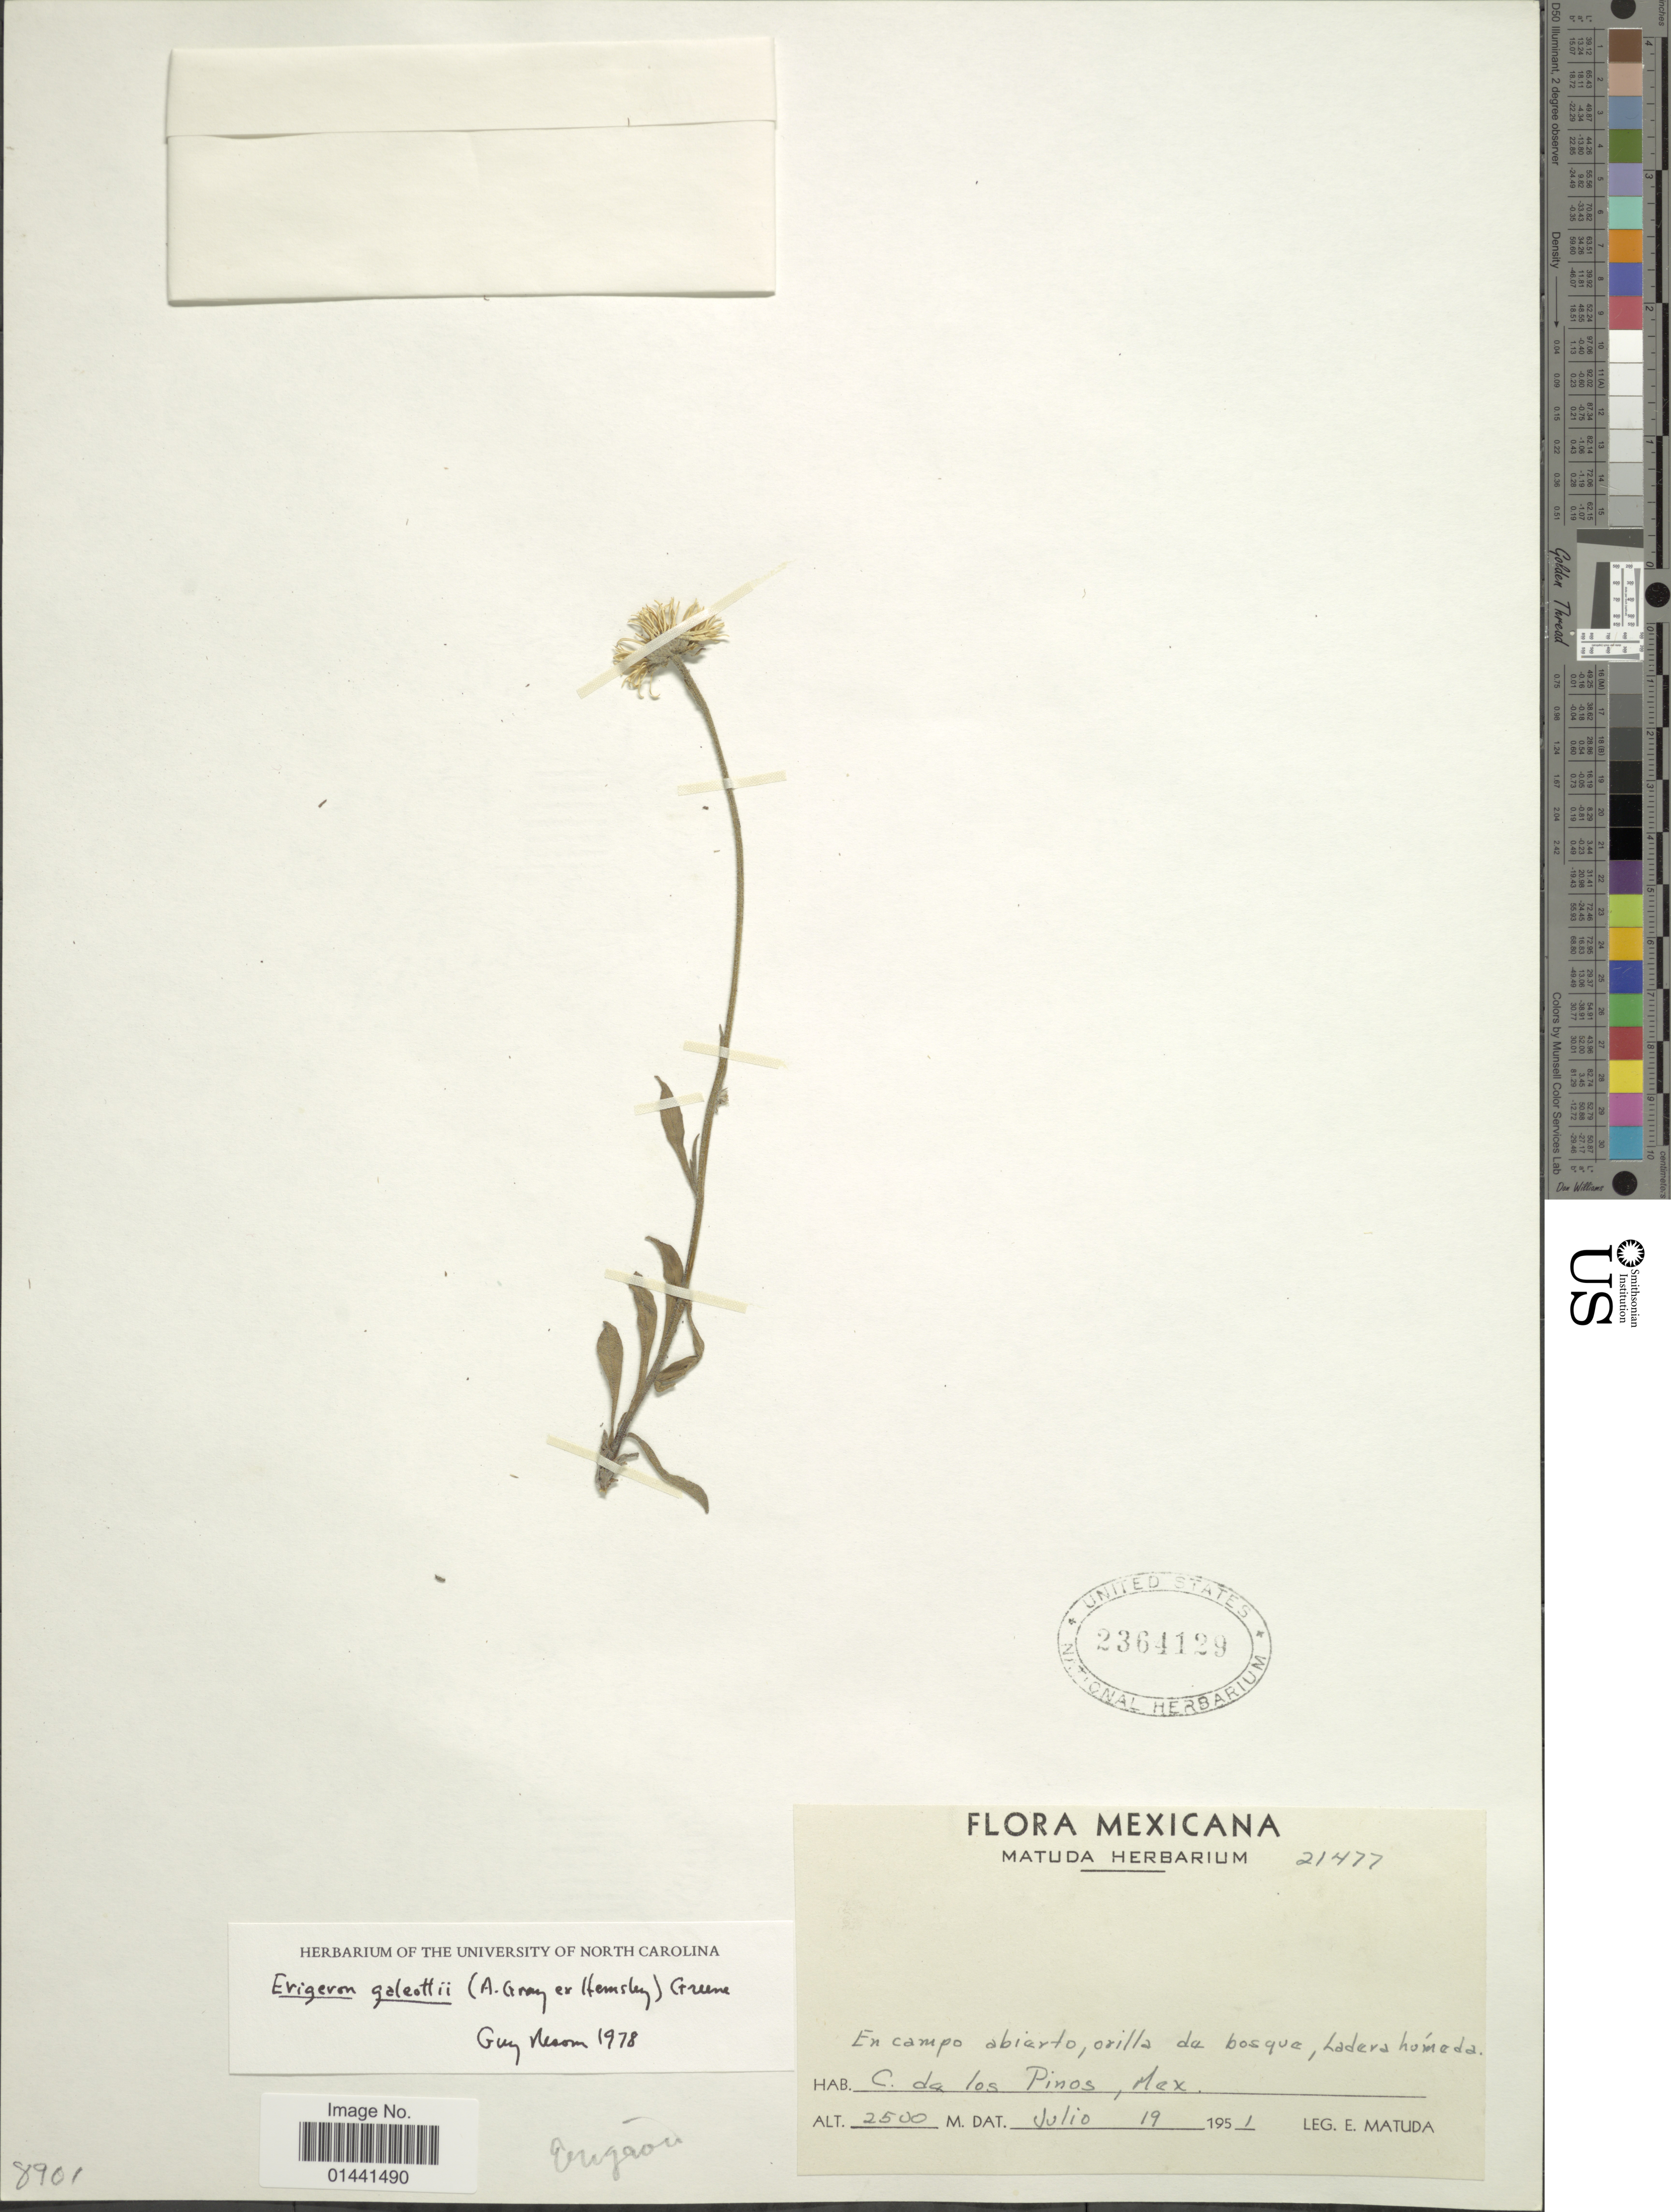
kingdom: Plantae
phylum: Tracheophyta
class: Magnoliopsida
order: Asterales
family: Asteraceae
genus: Erigeron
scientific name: Erigeron galeottii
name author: (A. Gray ex Hemsl.) Greene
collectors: E. Matuda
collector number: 21477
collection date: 1951-07-19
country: Mexico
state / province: México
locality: En campo abierto, orilla de bosque, Ladera húmeda. C. de los Pinos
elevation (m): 2500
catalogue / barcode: US 2364129